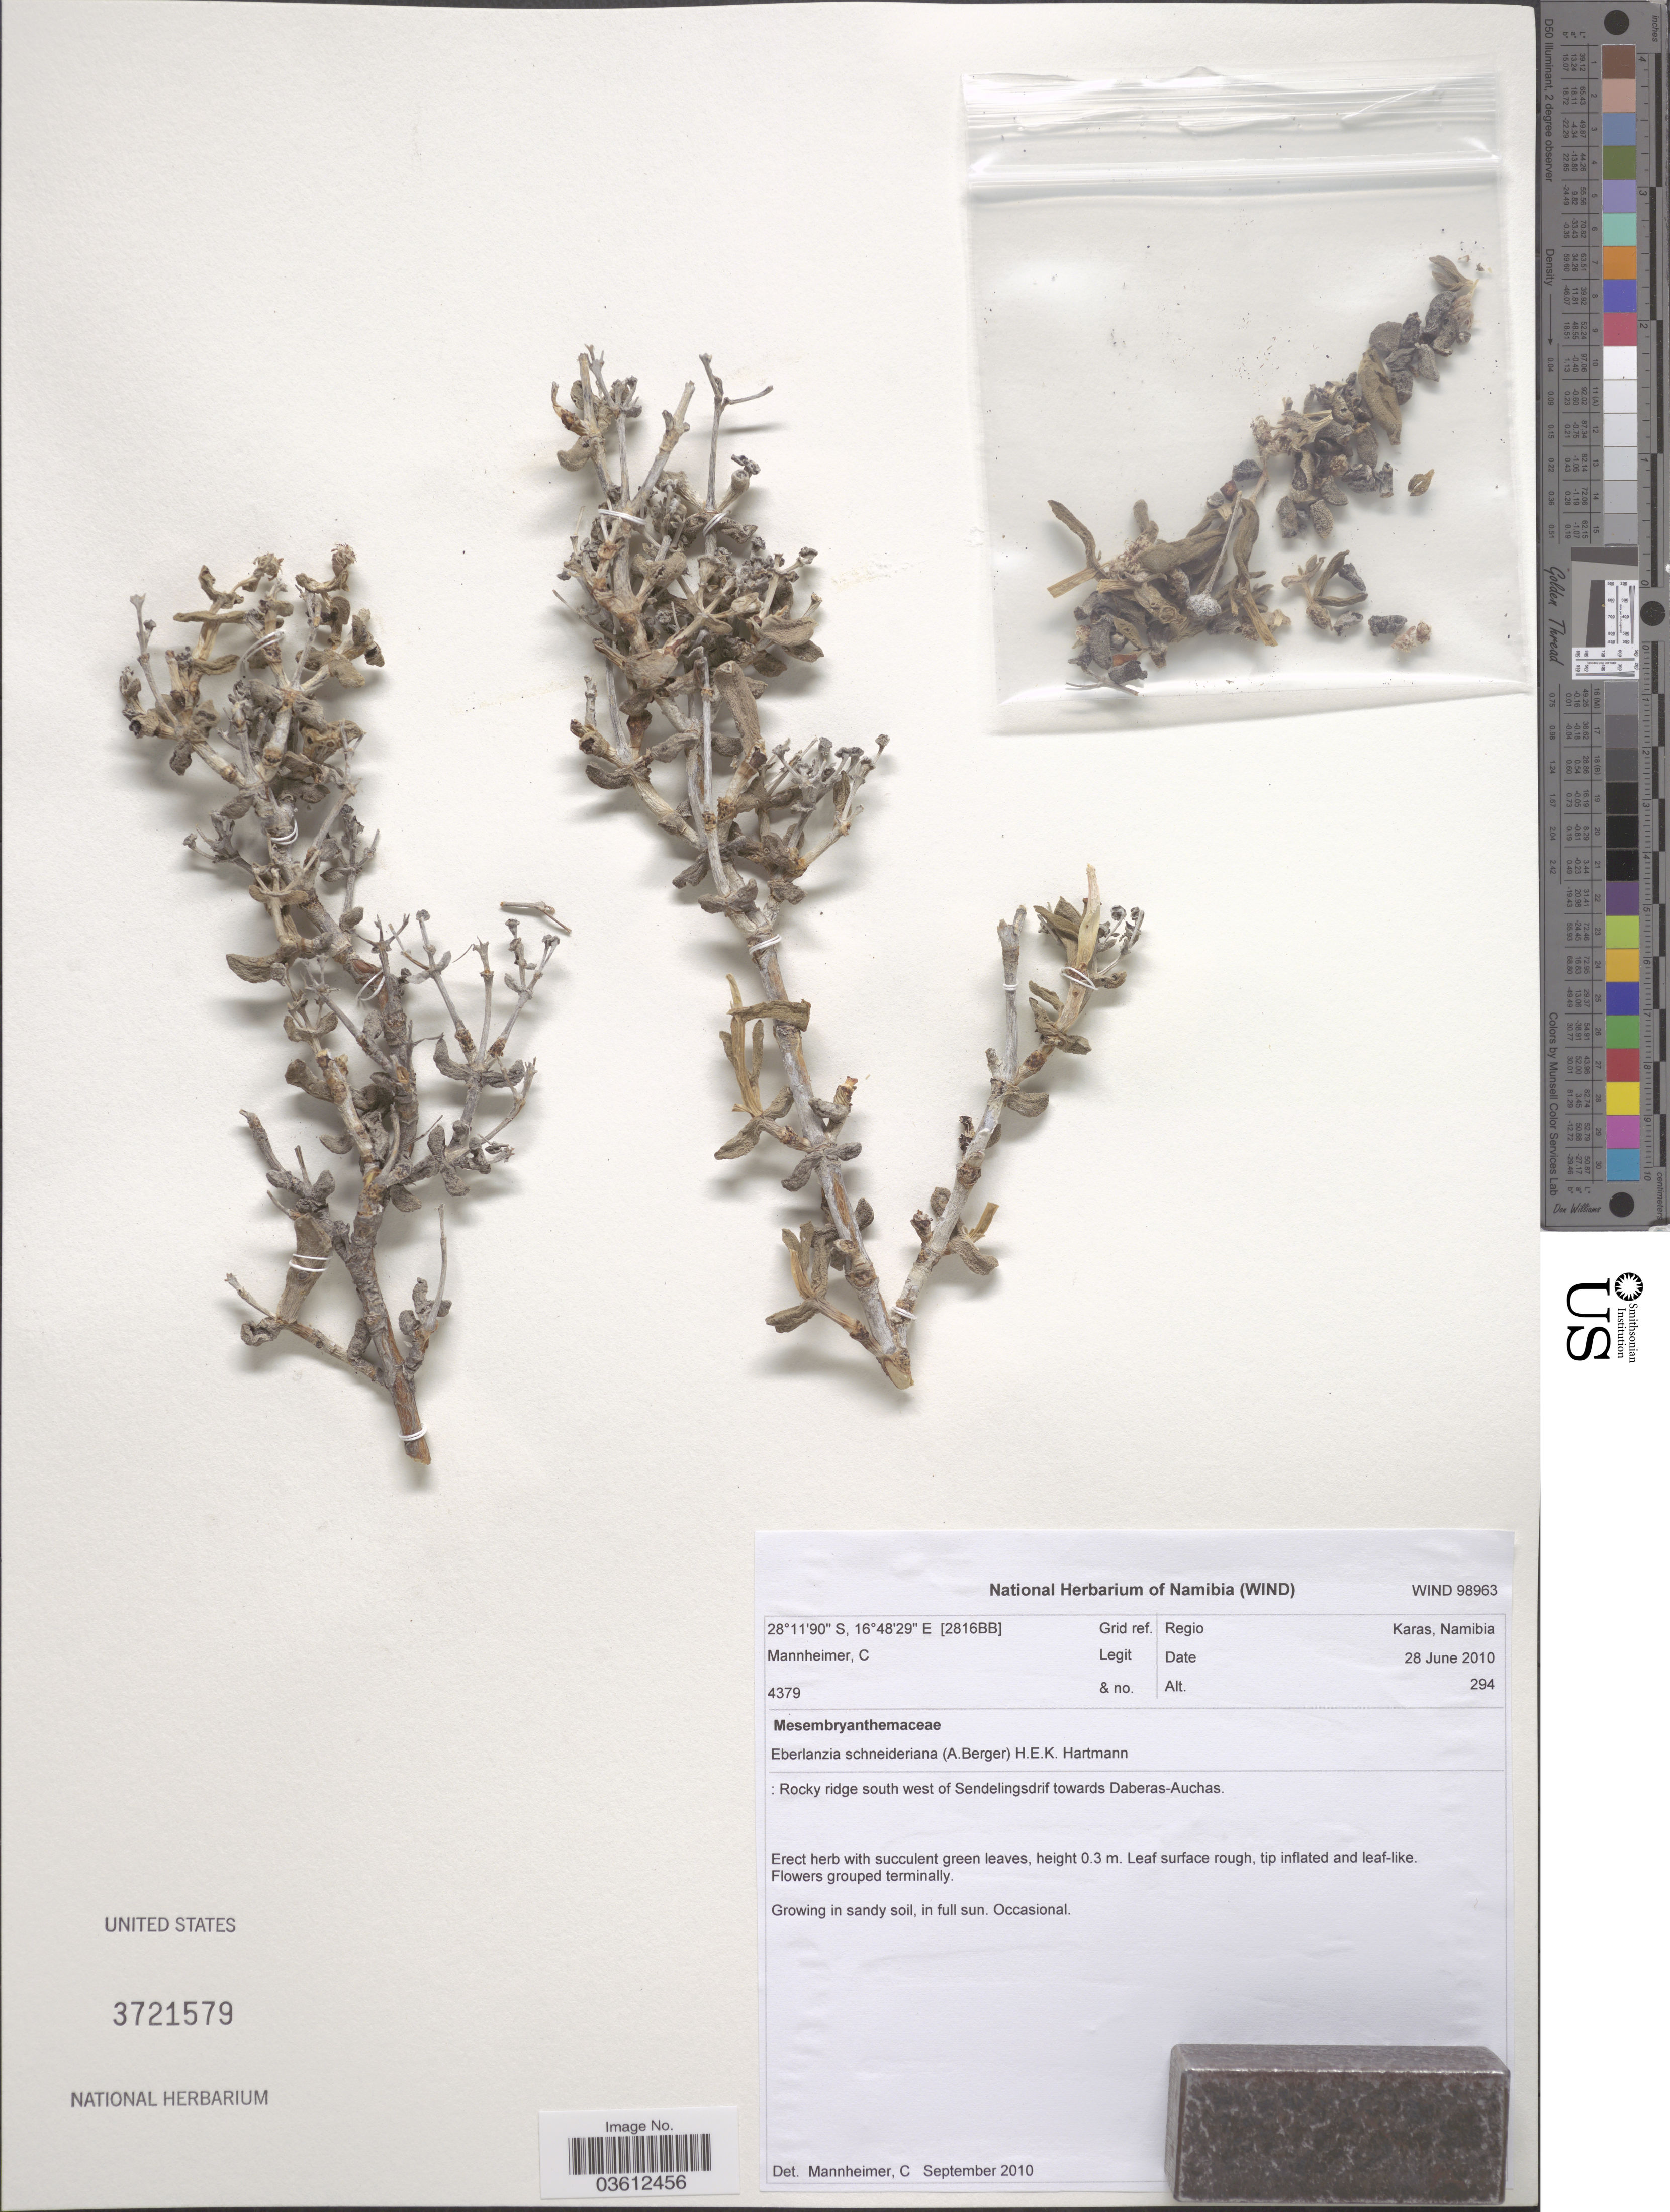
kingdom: Plantae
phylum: Tracheophyta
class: Magnoliopsida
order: Caryophyllales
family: Aizoaceae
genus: Eberlanzia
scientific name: Eberlanzia schneideriana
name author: H.E.K. Hartmann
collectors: C. A. Mannheimer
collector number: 4379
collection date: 2010-06-28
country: Namibia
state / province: Karas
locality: Grid ref. [2816BB]. Regio Karas. Rocky ridge south west of Sendelingsdrif towards Daberas-Auchas.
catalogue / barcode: US 3721579